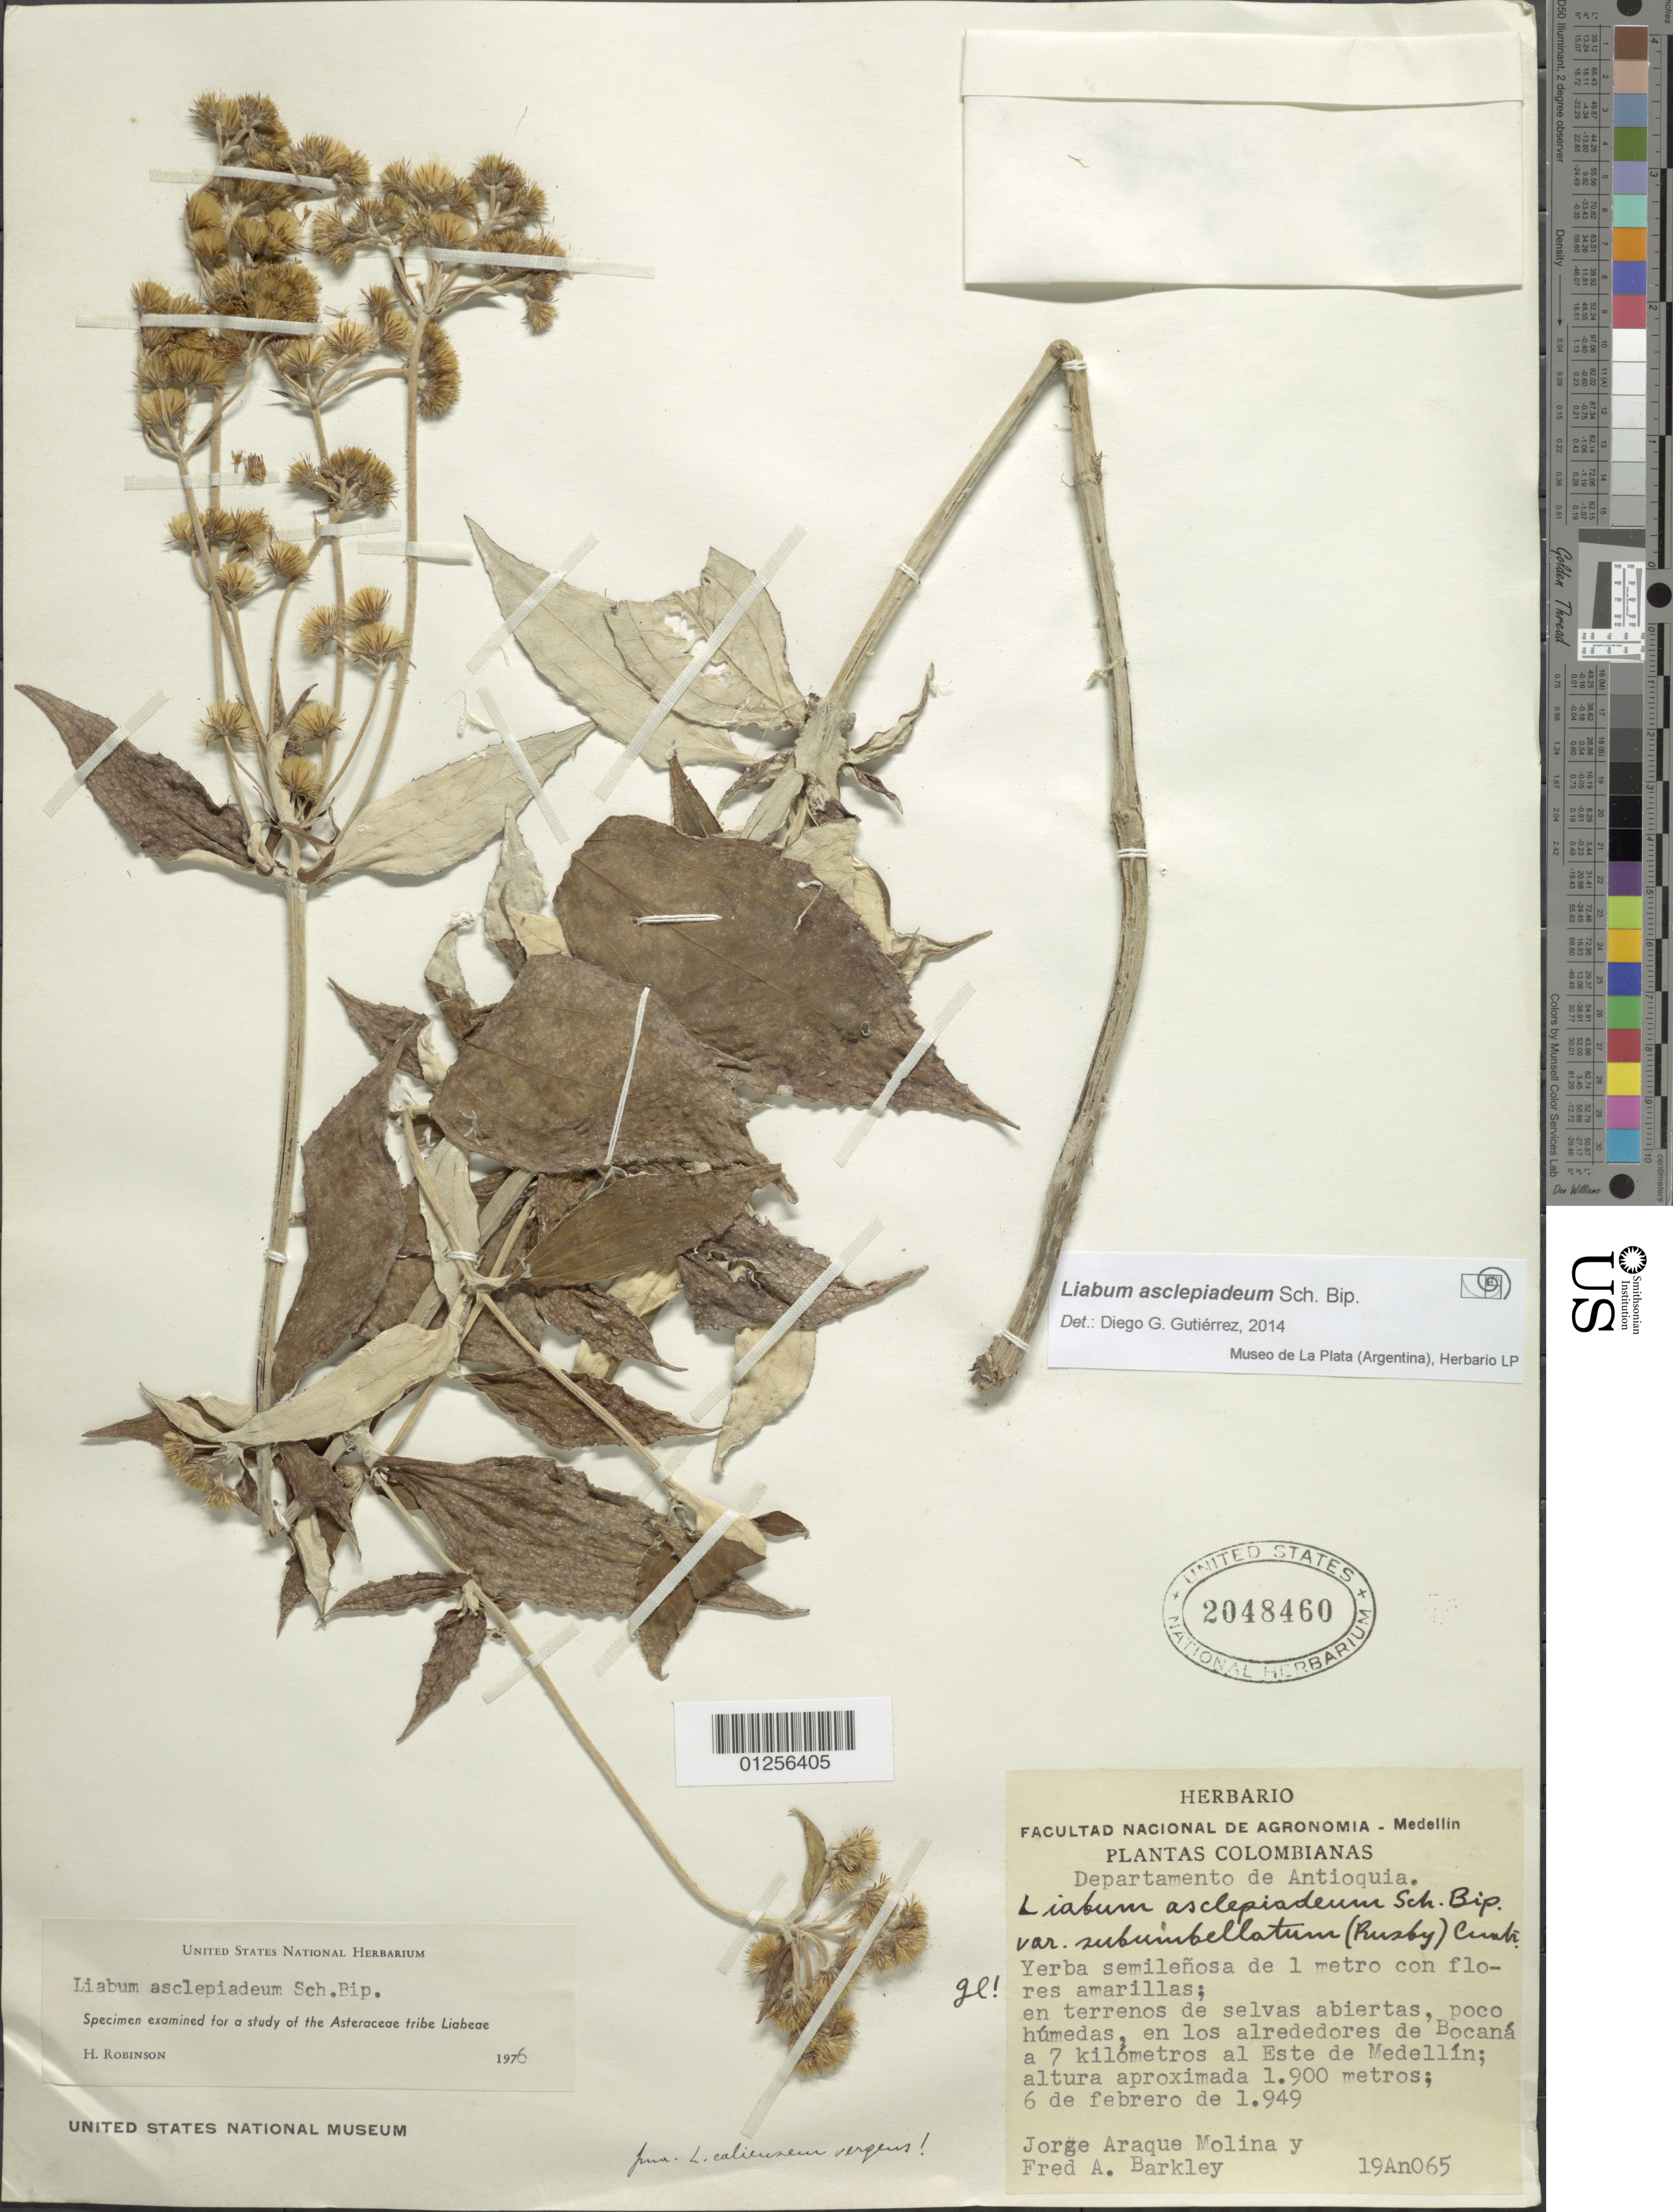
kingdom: Plantae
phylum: Tracheophyta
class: Magnoliopsida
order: Asterales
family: Asteraceae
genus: Liabum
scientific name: Liabum asclepiadeum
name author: Sch. Bip.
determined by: Robinson, Harold E., (US)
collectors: J. Araque Molina & F. A. Barkley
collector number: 19AN 65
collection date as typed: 6-Feb-49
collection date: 1949-02-06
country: Colombia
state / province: Antioquia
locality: Bocana, 7 km E de Medellin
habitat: Terrenos de selvas abiertas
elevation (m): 1900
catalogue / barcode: US 2048460